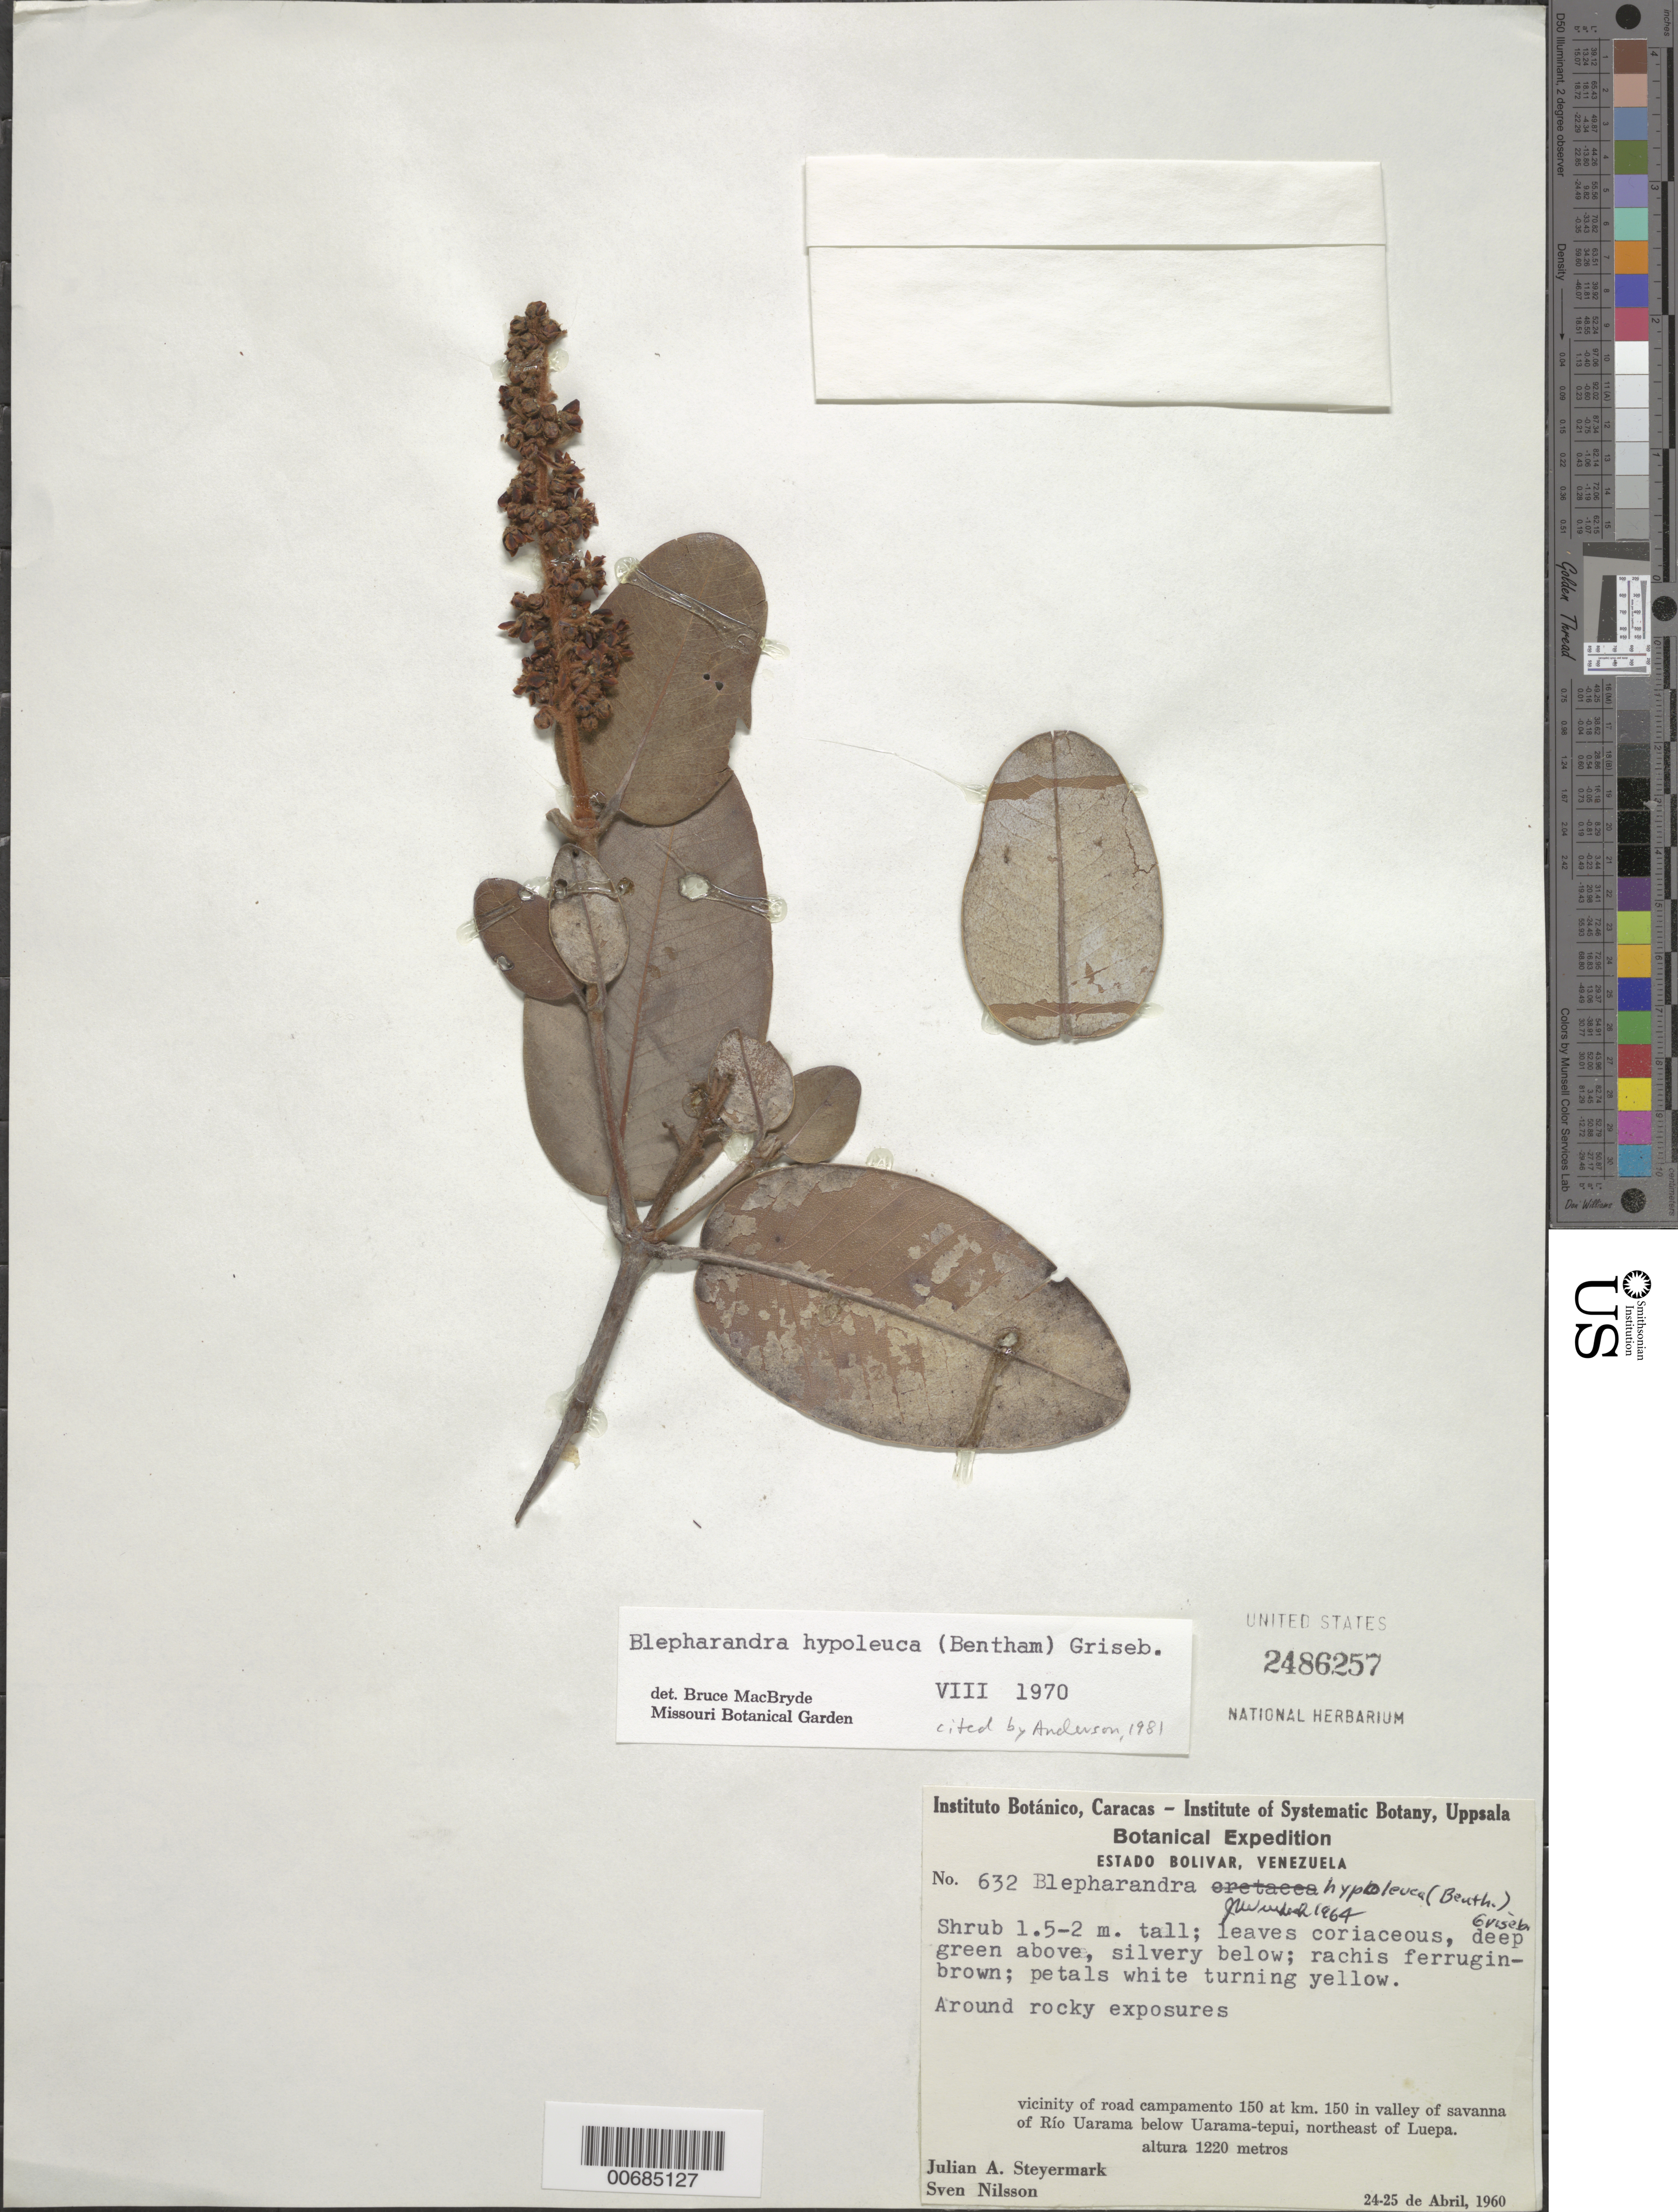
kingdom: Plantae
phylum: Tracheophyta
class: Magnoliopsida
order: Malpighiales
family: Malpighiaceae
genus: Blepharandra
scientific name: Blepharandra hypoleuca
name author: (Benth.) Griseb.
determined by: Anderson, W. R., (MICH), University of Michigan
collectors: J. Steyermark & S. Nilsson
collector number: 60 632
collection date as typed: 24-Apr-60 to 25-Apr-60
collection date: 1960-04-24/1960-04-25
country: Venezuela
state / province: Bolívar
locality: Río Uarama, below Uarama-tepuí, NE of Luepa, vic. of road campamento 150 at km 150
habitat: Around rocky exposures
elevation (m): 1220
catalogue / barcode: US 2486257